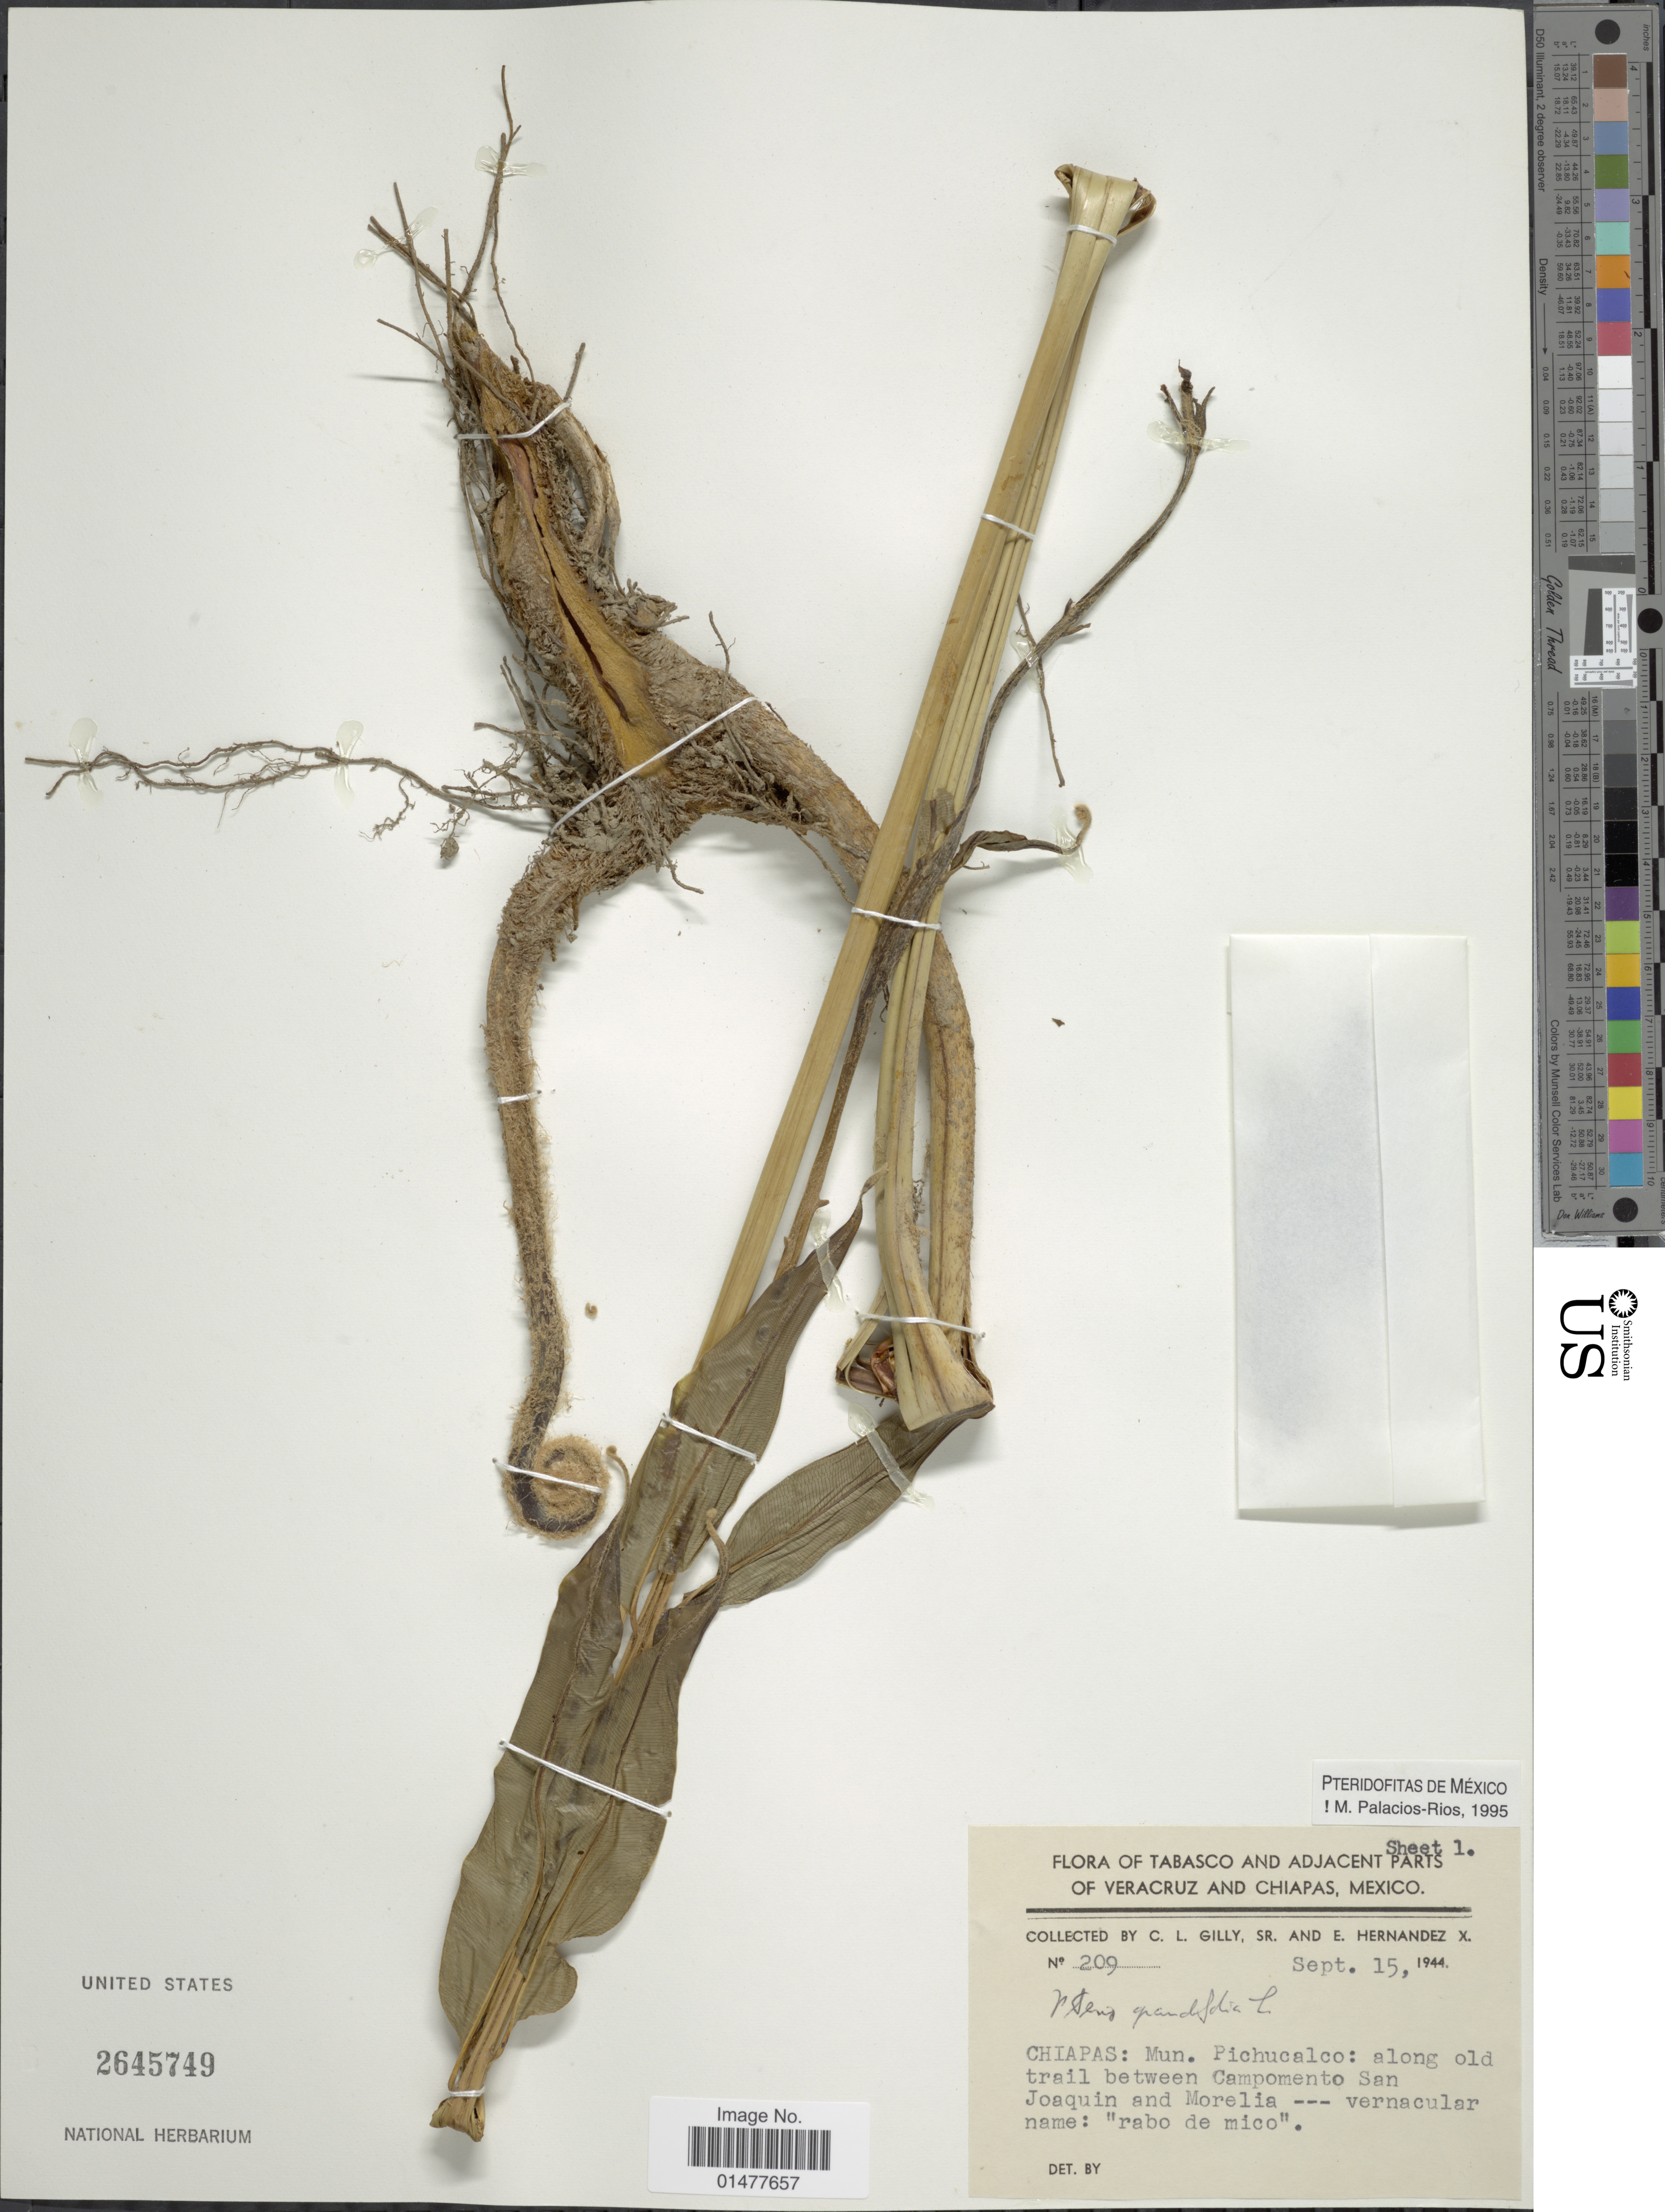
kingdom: Plantae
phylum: Tracheophyta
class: Polypodiopsida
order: Polypodiales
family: Pteridaceae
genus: Pteris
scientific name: Pteris grandifolia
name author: L.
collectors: C. Gilly & E. Hernandez X.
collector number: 209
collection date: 1944-09-15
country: Mexico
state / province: Chiapas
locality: Mun. Pichucalco: along old trail between Campomento San Joaquin and Morelia.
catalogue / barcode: US 2645749